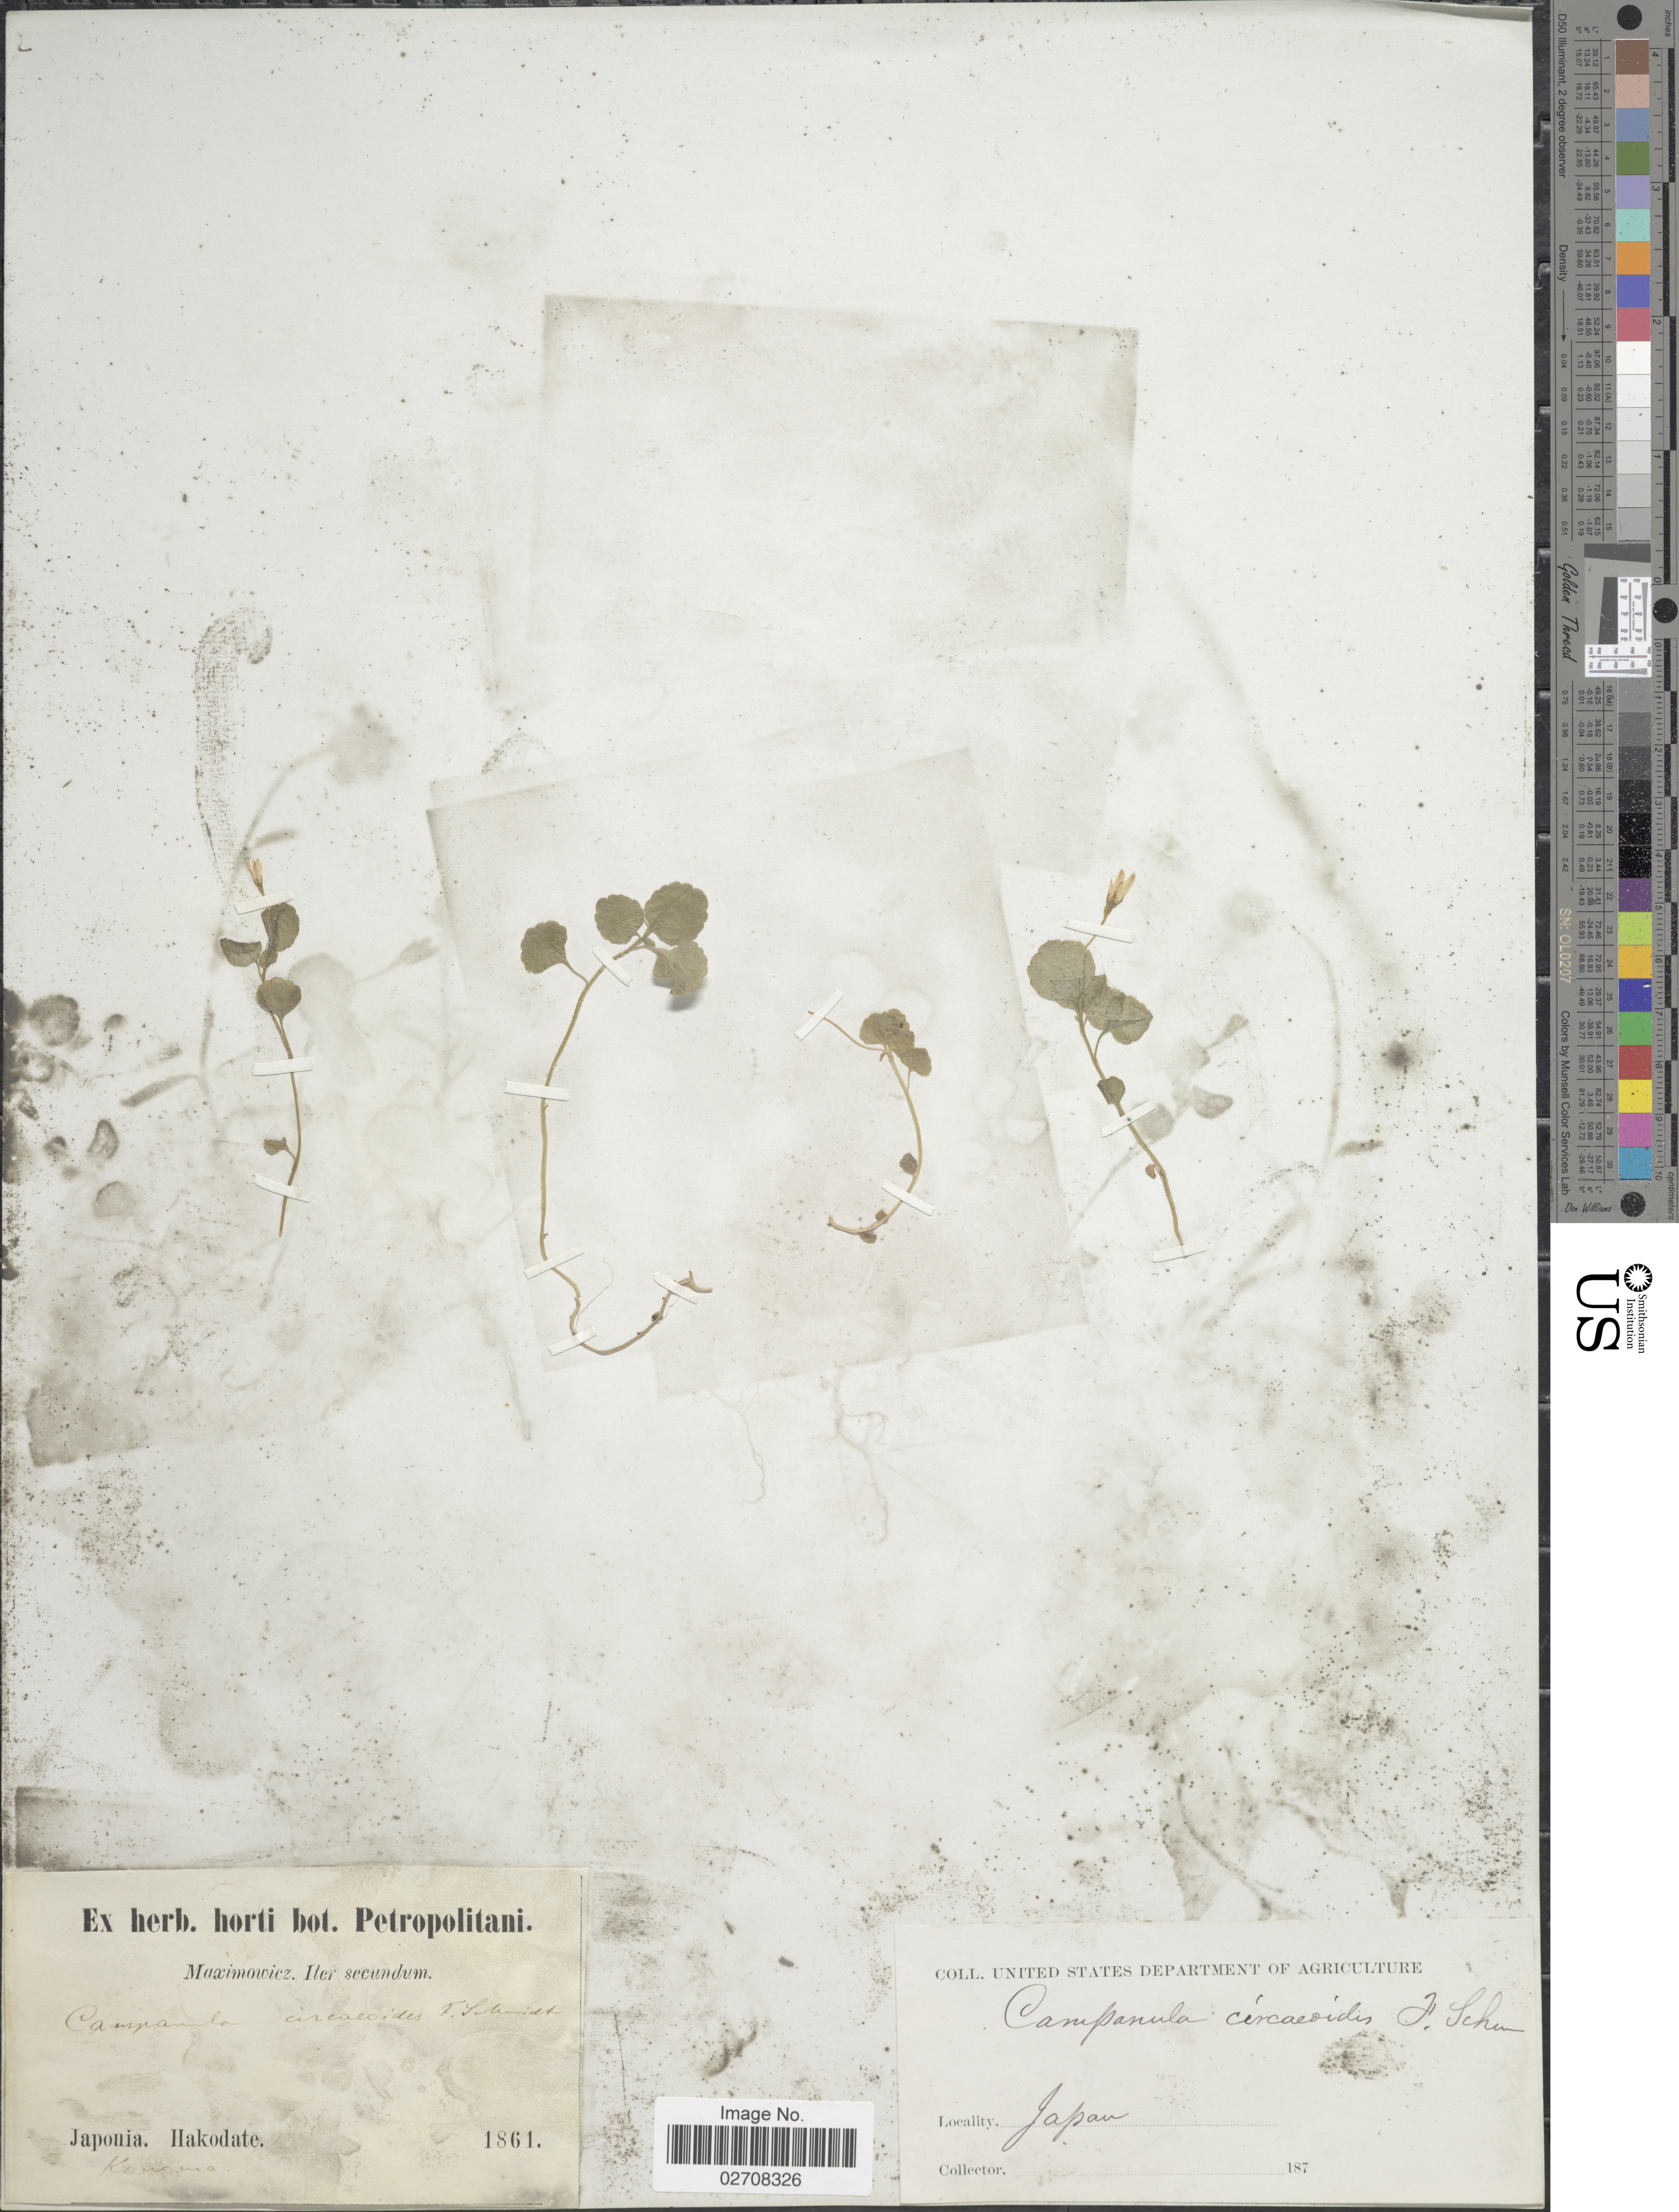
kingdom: Plantae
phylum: Tracheophyta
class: Magnoliopsida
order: Asterales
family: Campanulaceae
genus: Campanula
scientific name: Campanula circaeoides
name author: F. Schmidt ex Miq.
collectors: Maximowicz, --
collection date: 1861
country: Japan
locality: Japonia. Hakodate. Konoma.